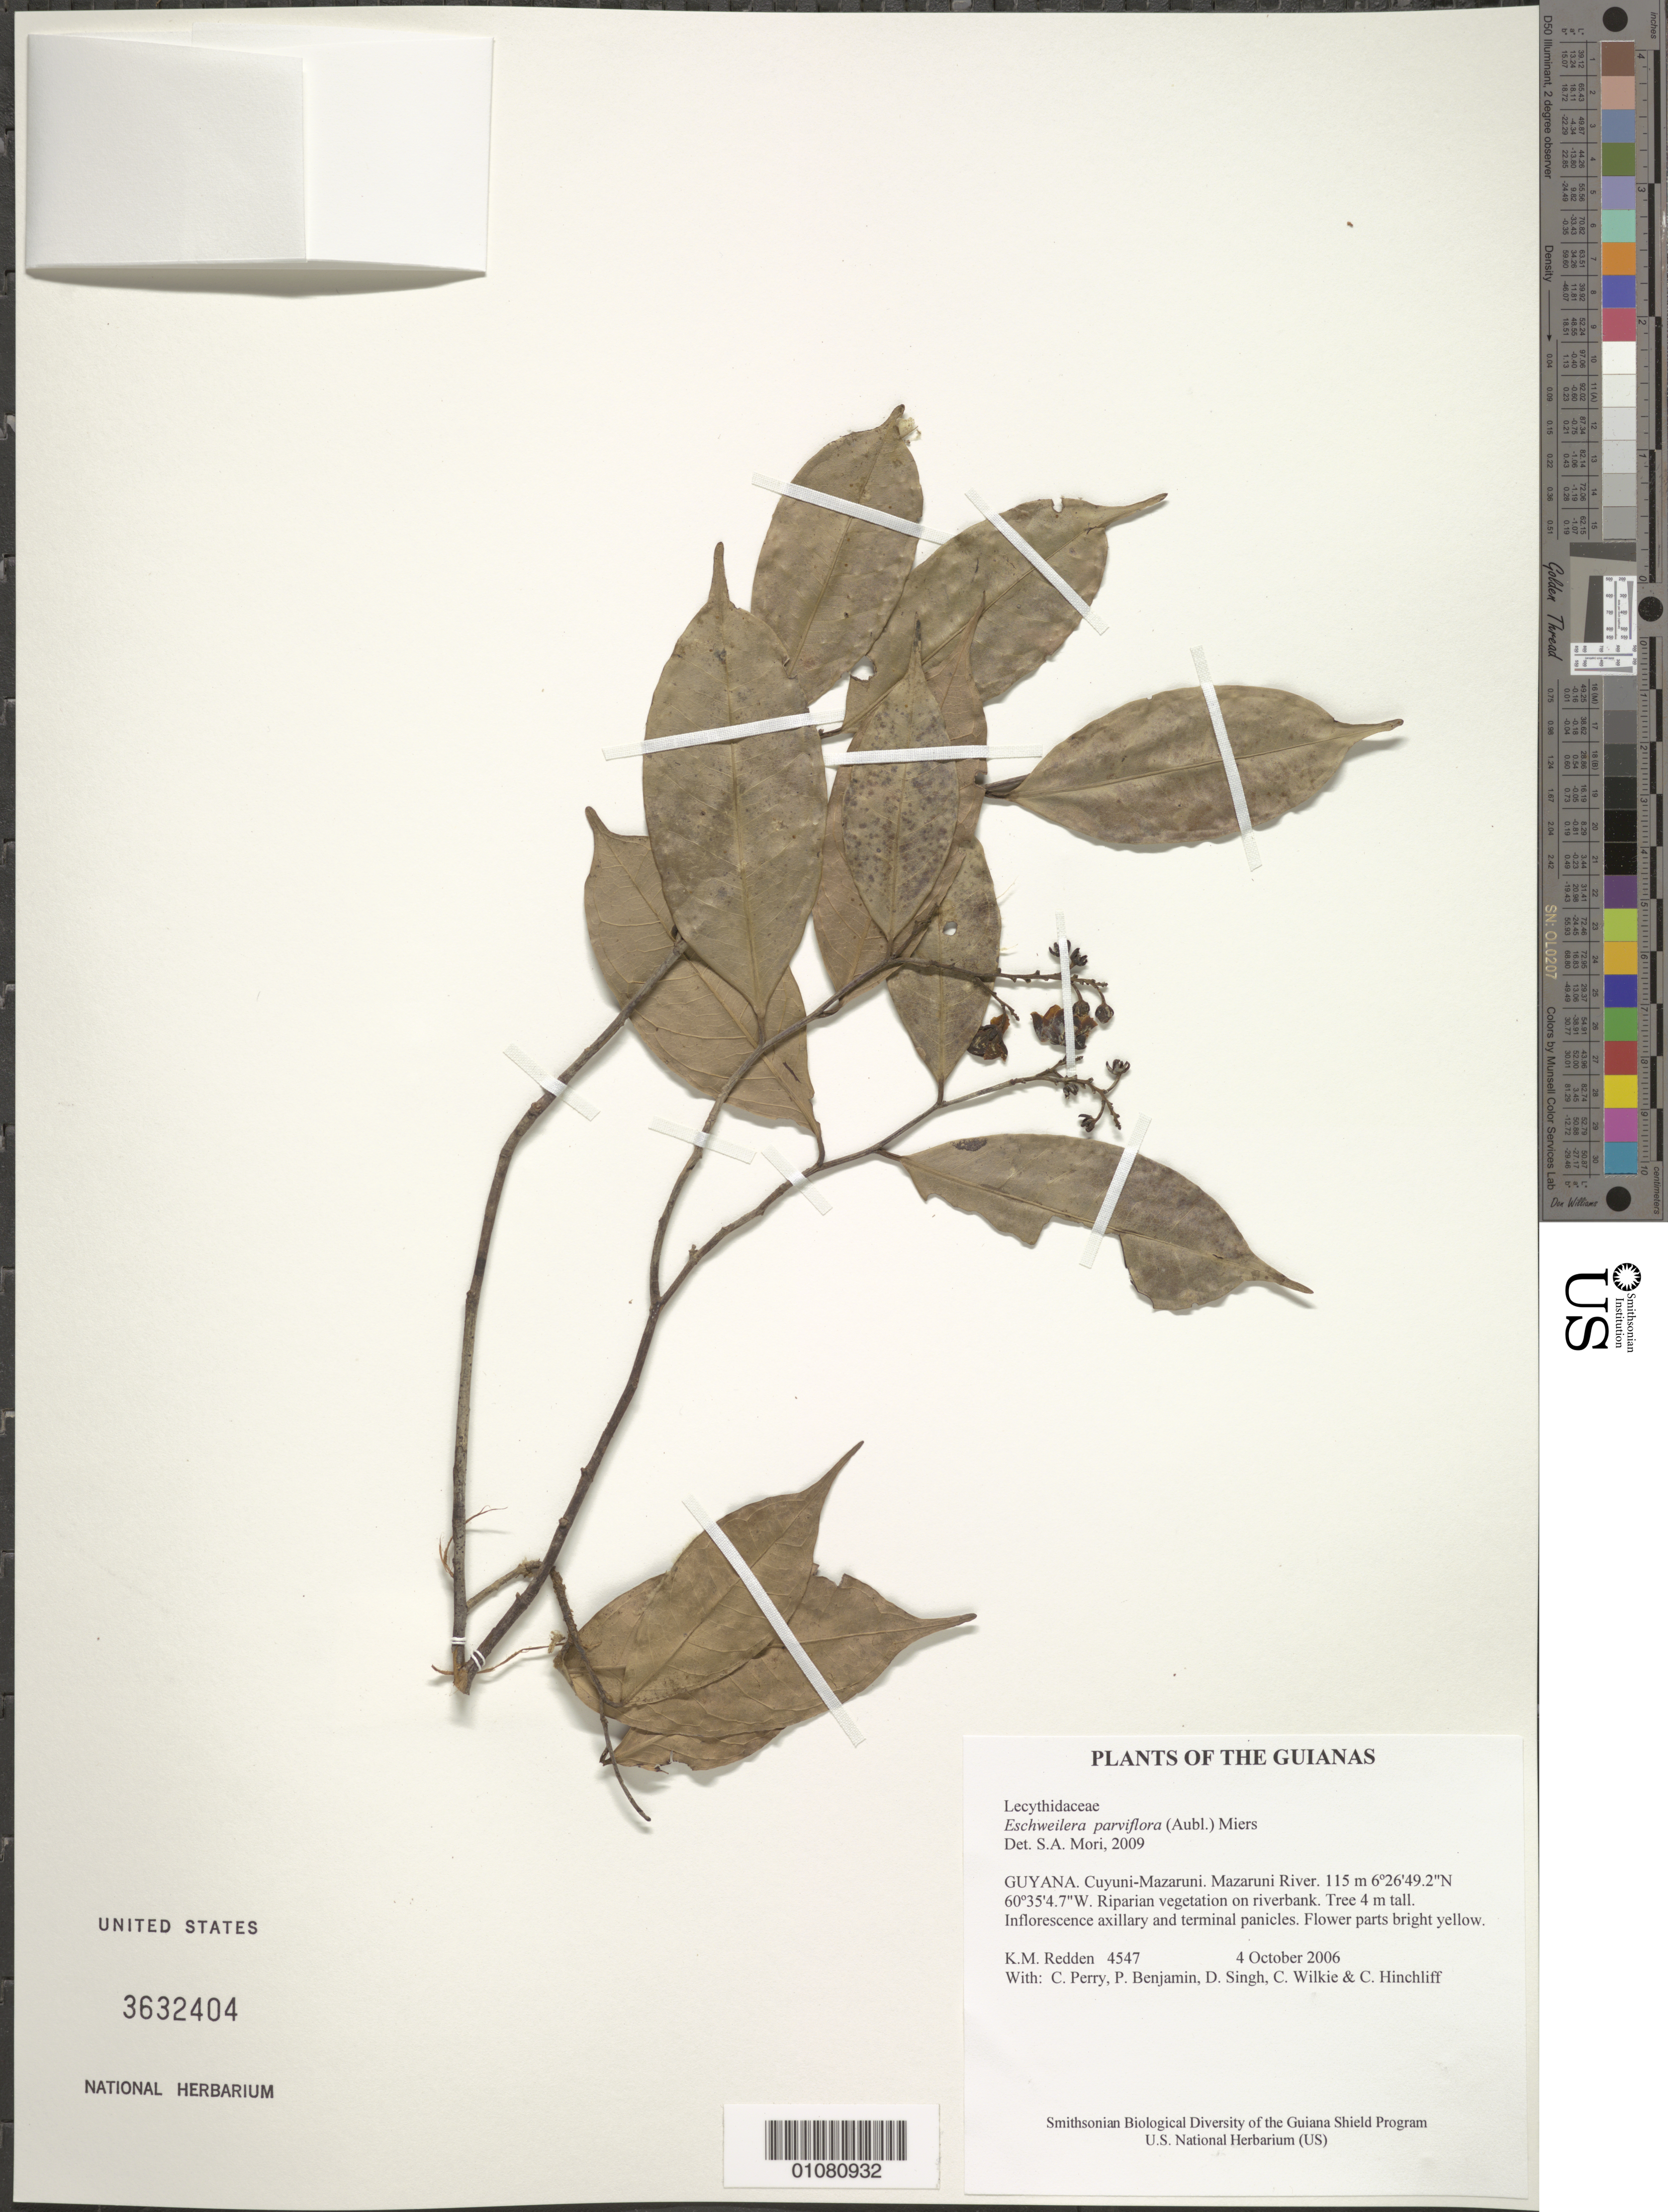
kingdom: Plantae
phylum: Tracheophyta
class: Magnoliopsida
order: Ericales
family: Lecythidaceae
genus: Eschweilera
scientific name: Eschweilera parviflora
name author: (Aubl.) Miers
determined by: Mori, Scott A.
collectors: K. M. Redden, C. Perry, P. Benjamin, D. Singh, C. Wilkie & C. E. Hinchliff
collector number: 4547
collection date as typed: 4 October 2006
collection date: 2006-10-04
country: Guyana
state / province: Cuyuni-Mazaruni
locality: Mazaruni River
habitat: Riparian vegetation on riverbank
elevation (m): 115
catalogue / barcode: US 3632404